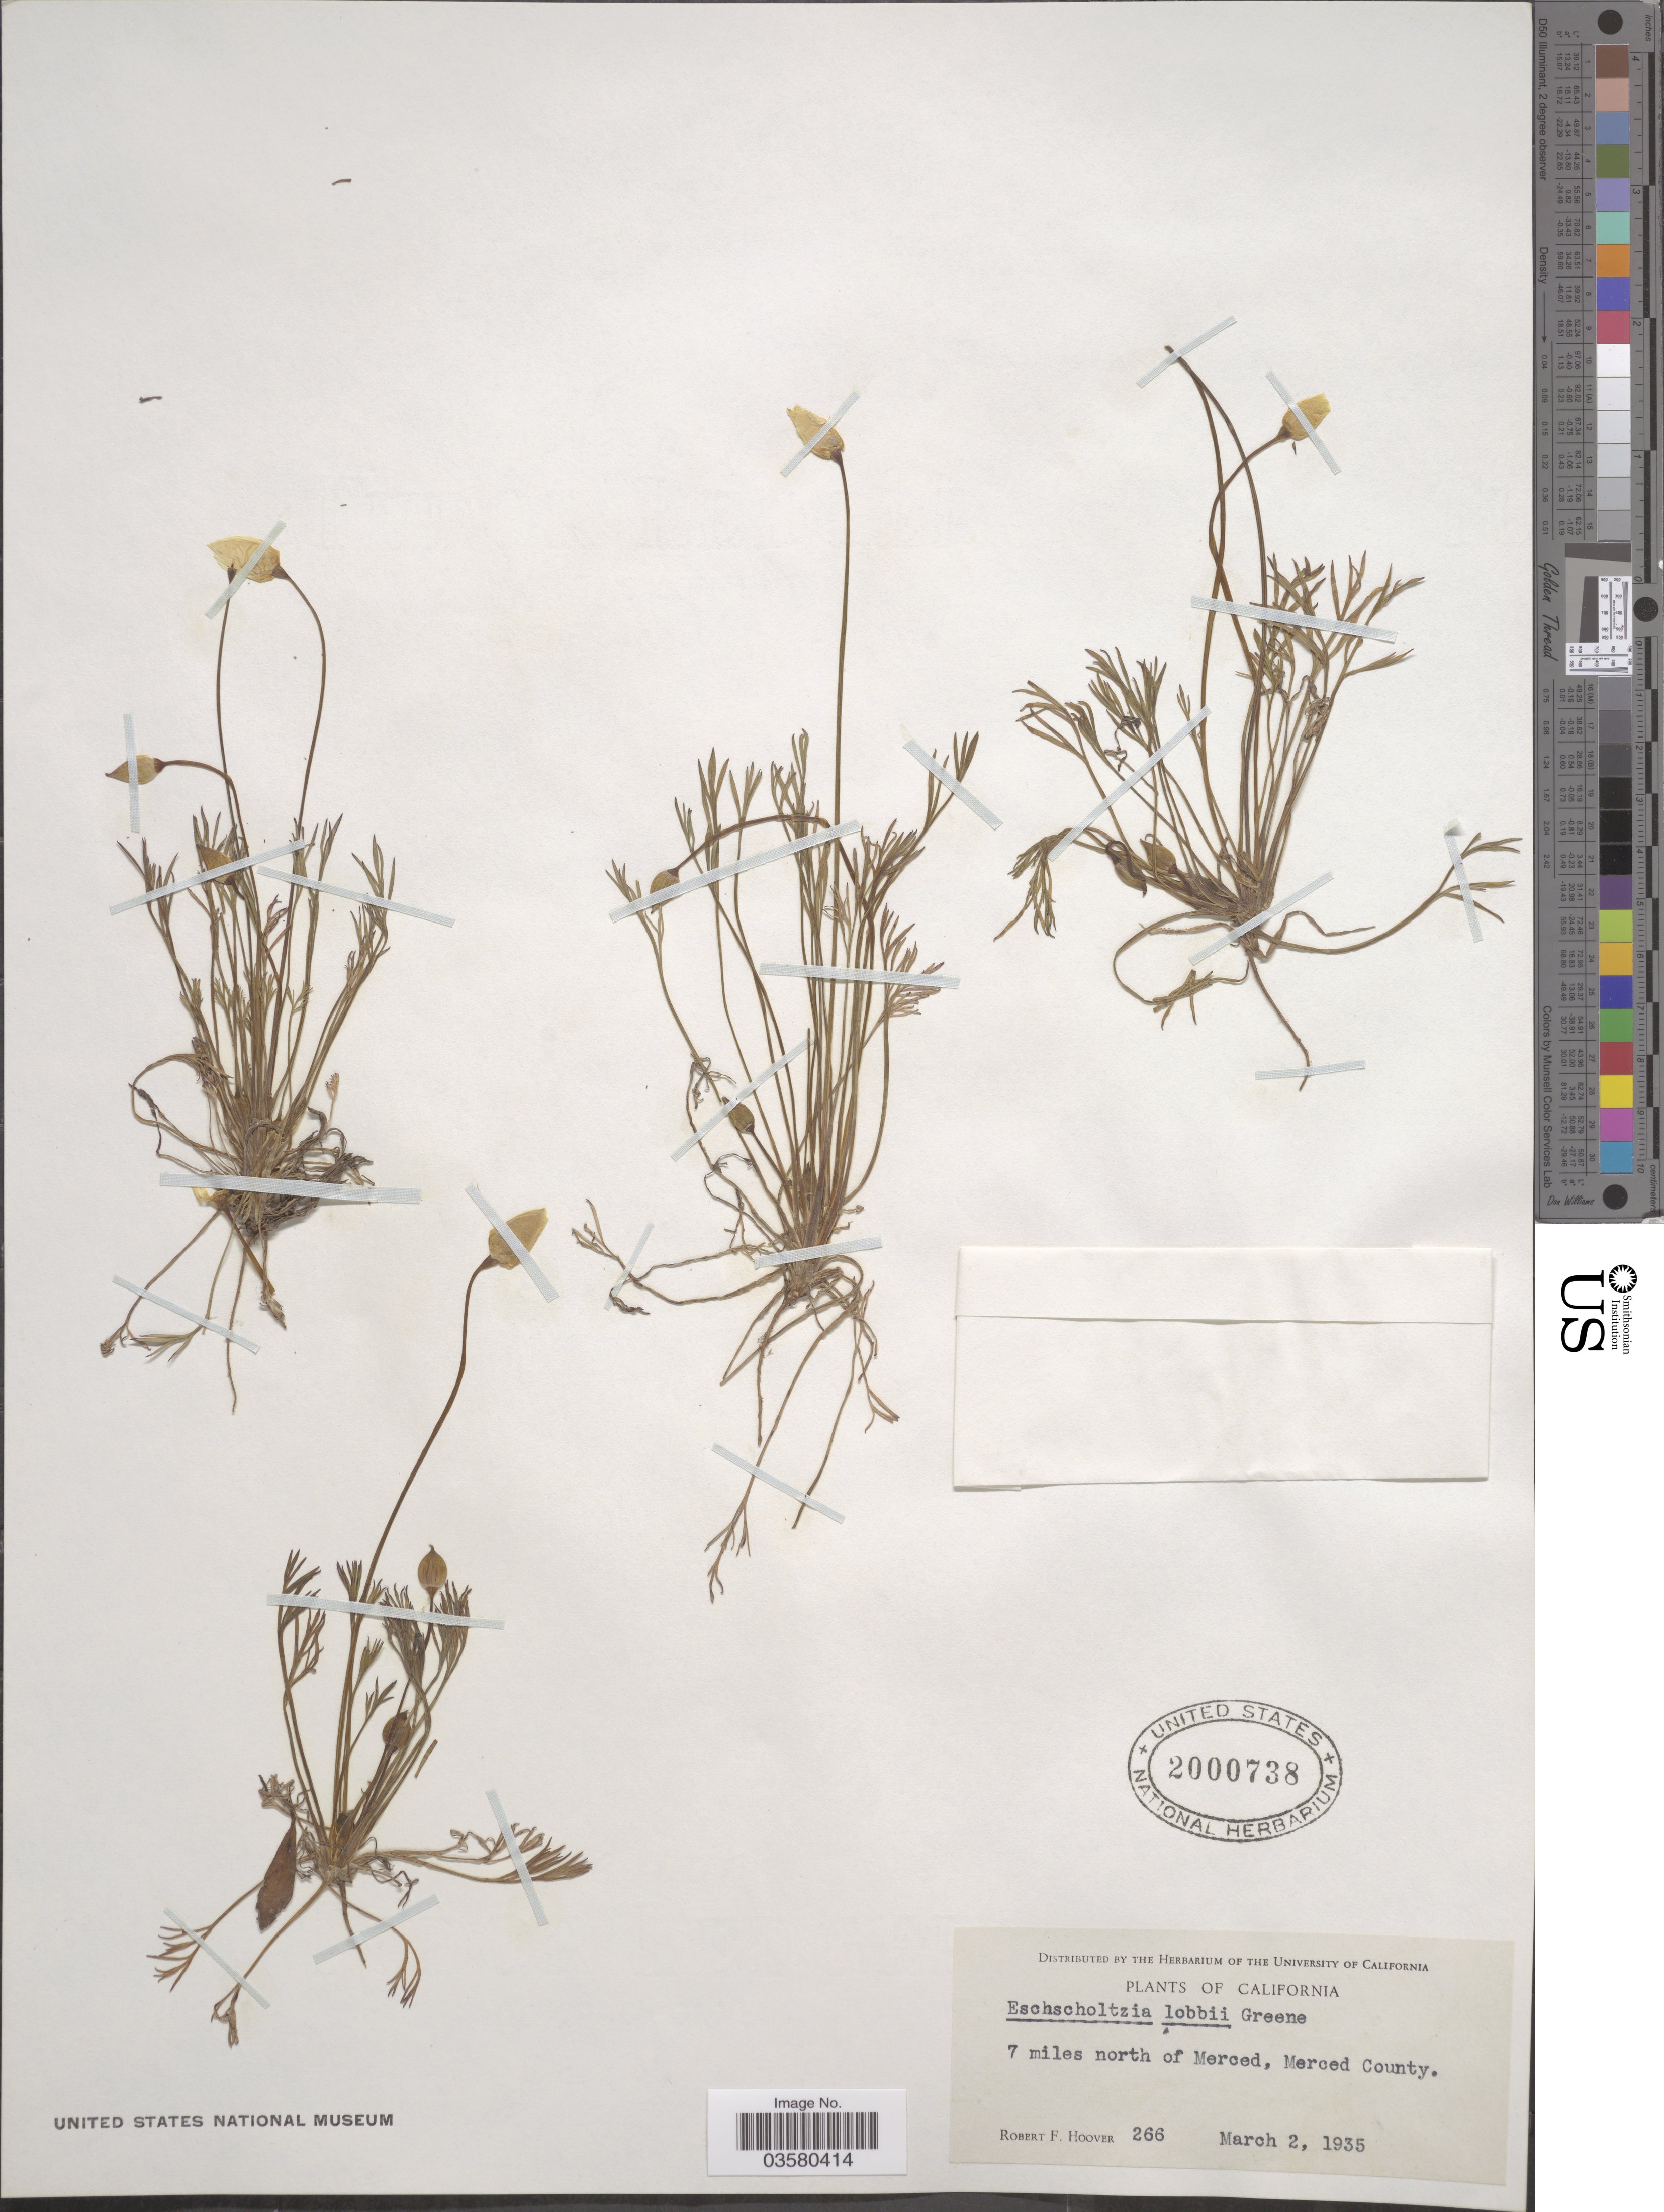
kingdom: Plantae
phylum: Tracheophyta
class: Magnoliopsida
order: Ranunculales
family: Papaveraceae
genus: Eschscholzia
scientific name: Eschscholzia lobbii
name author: Greene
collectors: R. F. Hoover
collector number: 266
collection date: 1935-03-02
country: United States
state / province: California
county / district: Merced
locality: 7 miles north of Merced, Merced County.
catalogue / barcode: US 2000738